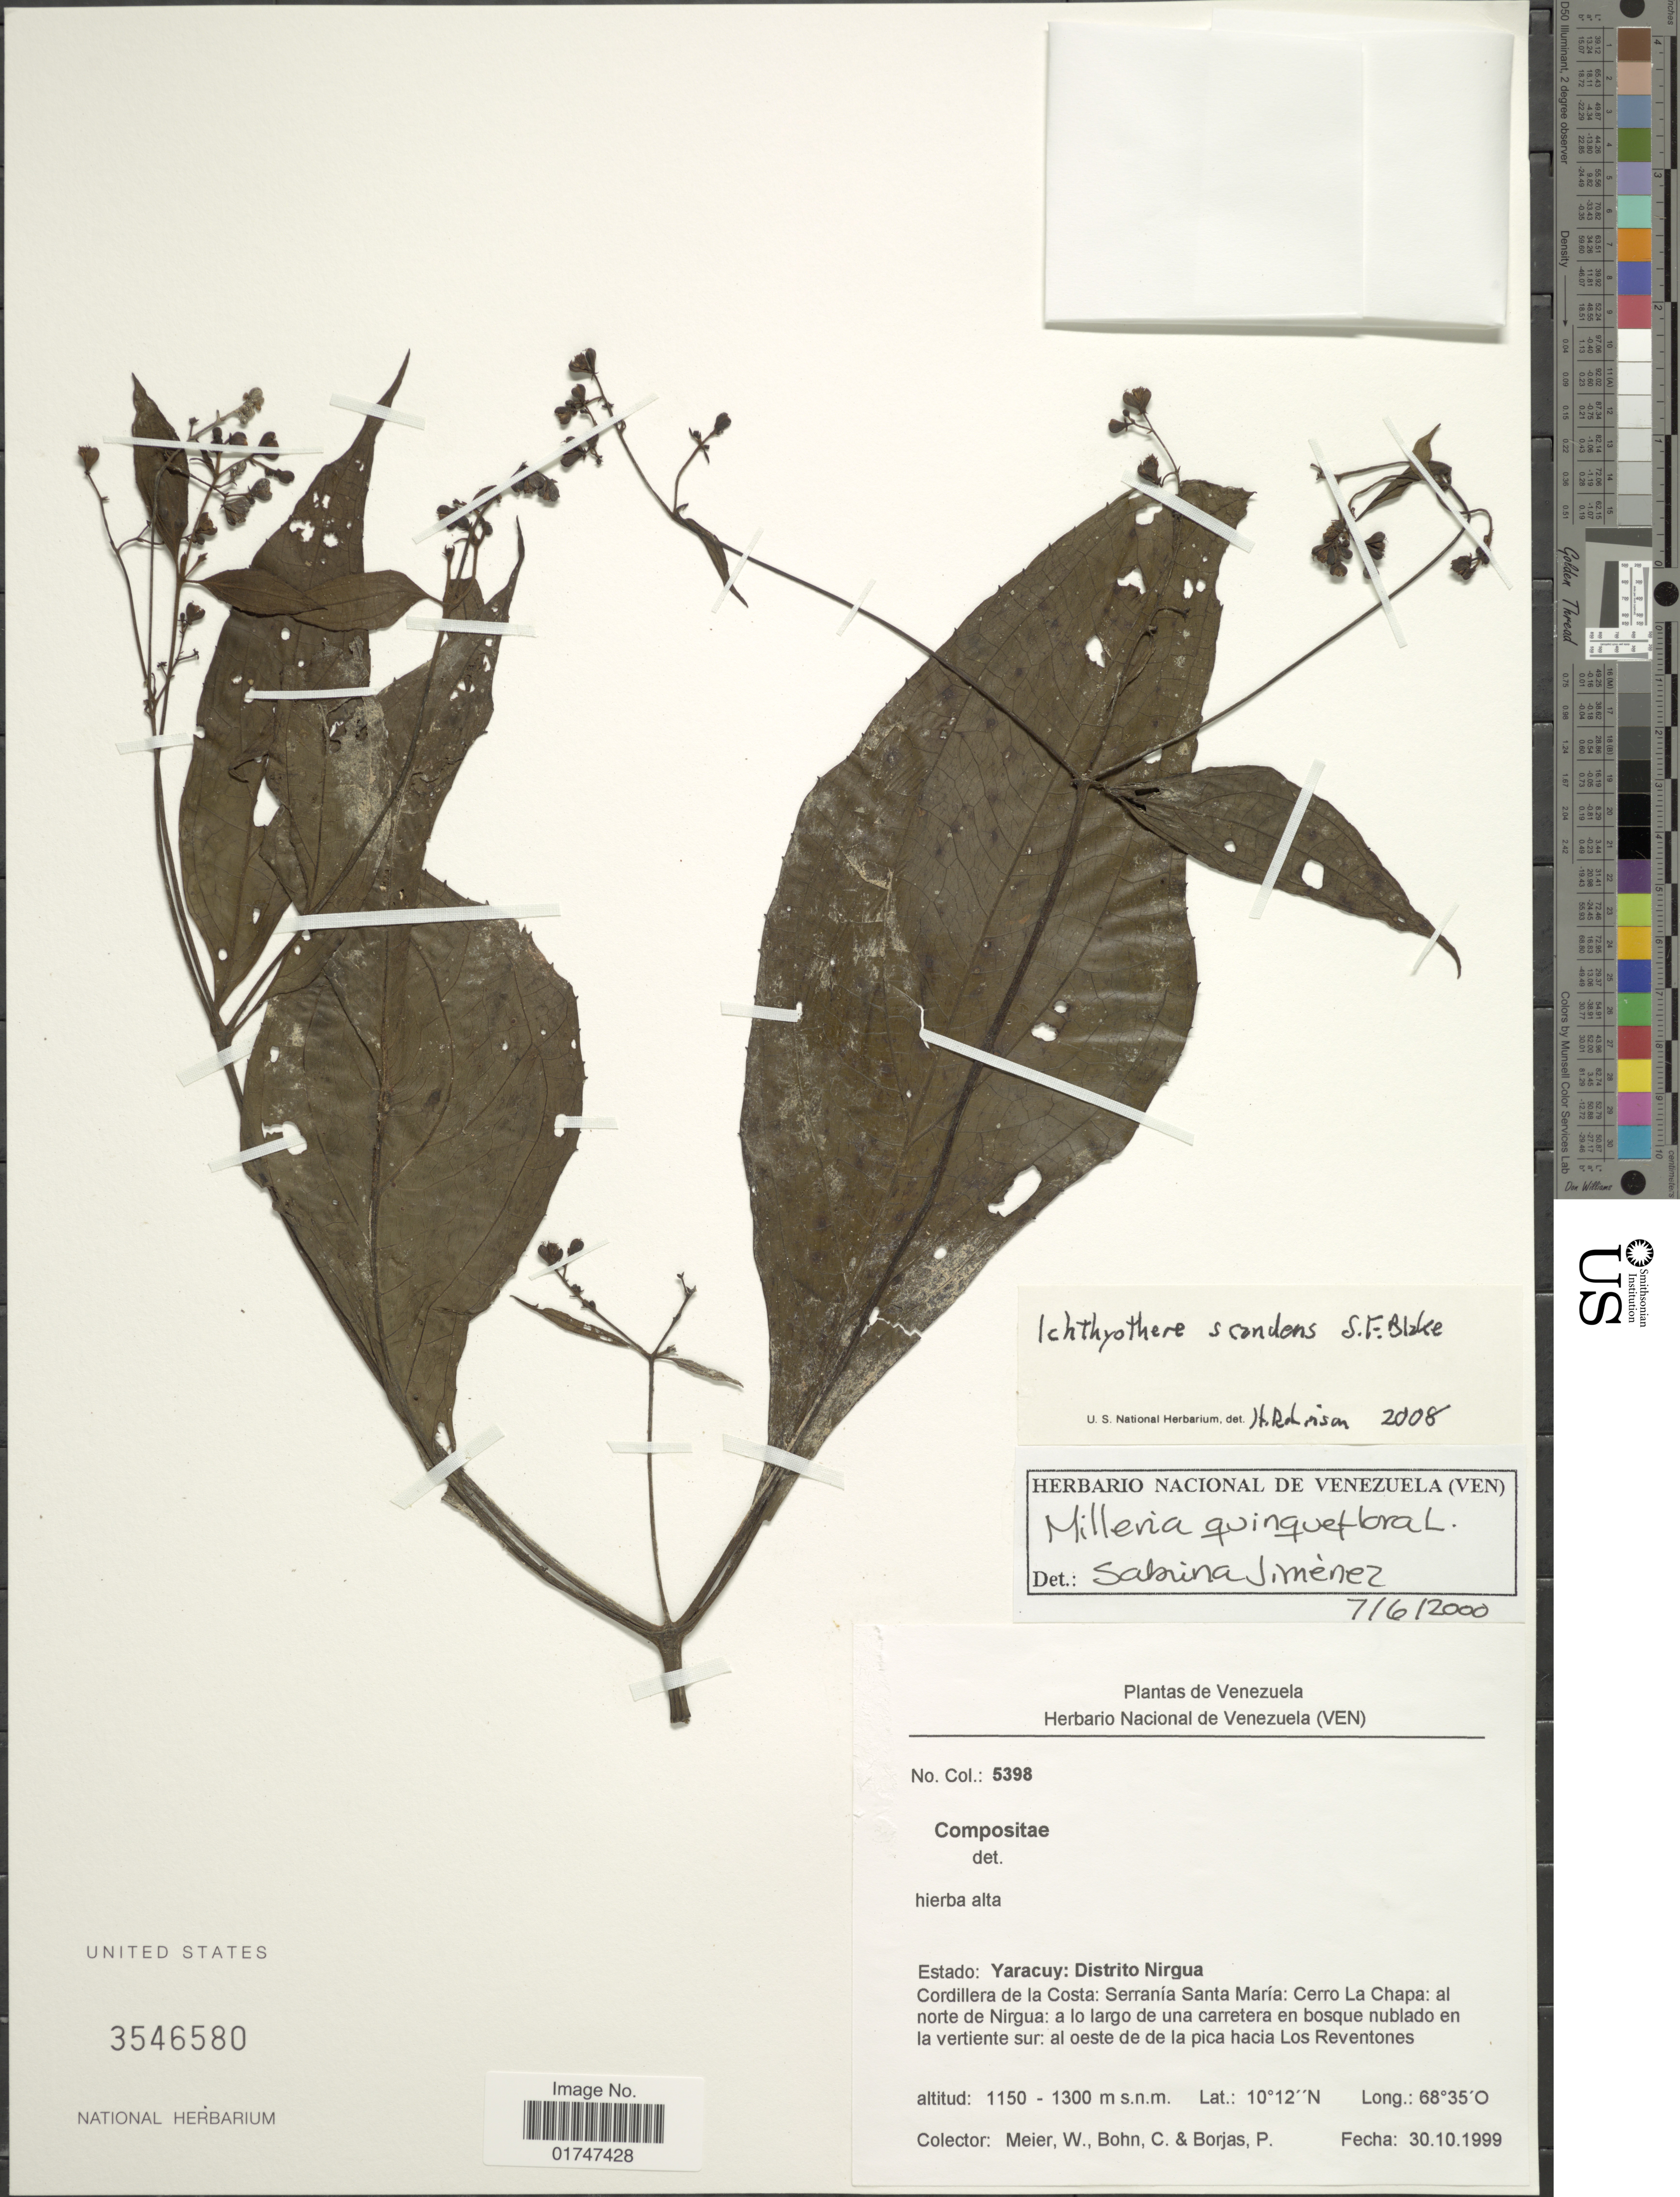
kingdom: Plantae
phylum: Tracheophyta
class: Magnoliopsida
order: Asterales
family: Asteraceae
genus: Ichthyothere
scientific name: Ichthyothere scandens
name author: S.F. Blake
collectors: W. Meier, C. Bohn & P. Borjas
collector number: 5398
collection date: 1999-10-30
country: Venezuela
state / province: Yaracuy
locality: Estado: Yaracuy: Distrito Nirgua. Cordillera de la Costa: Serranía Santa María: Cerro La Chapa: al norte de Nirgua: a lo largo de una carretera en bosque nublado en la vertiente sur: al oeste de la pica hacia Los Reventones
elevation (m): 1150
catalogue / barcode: US 3546580